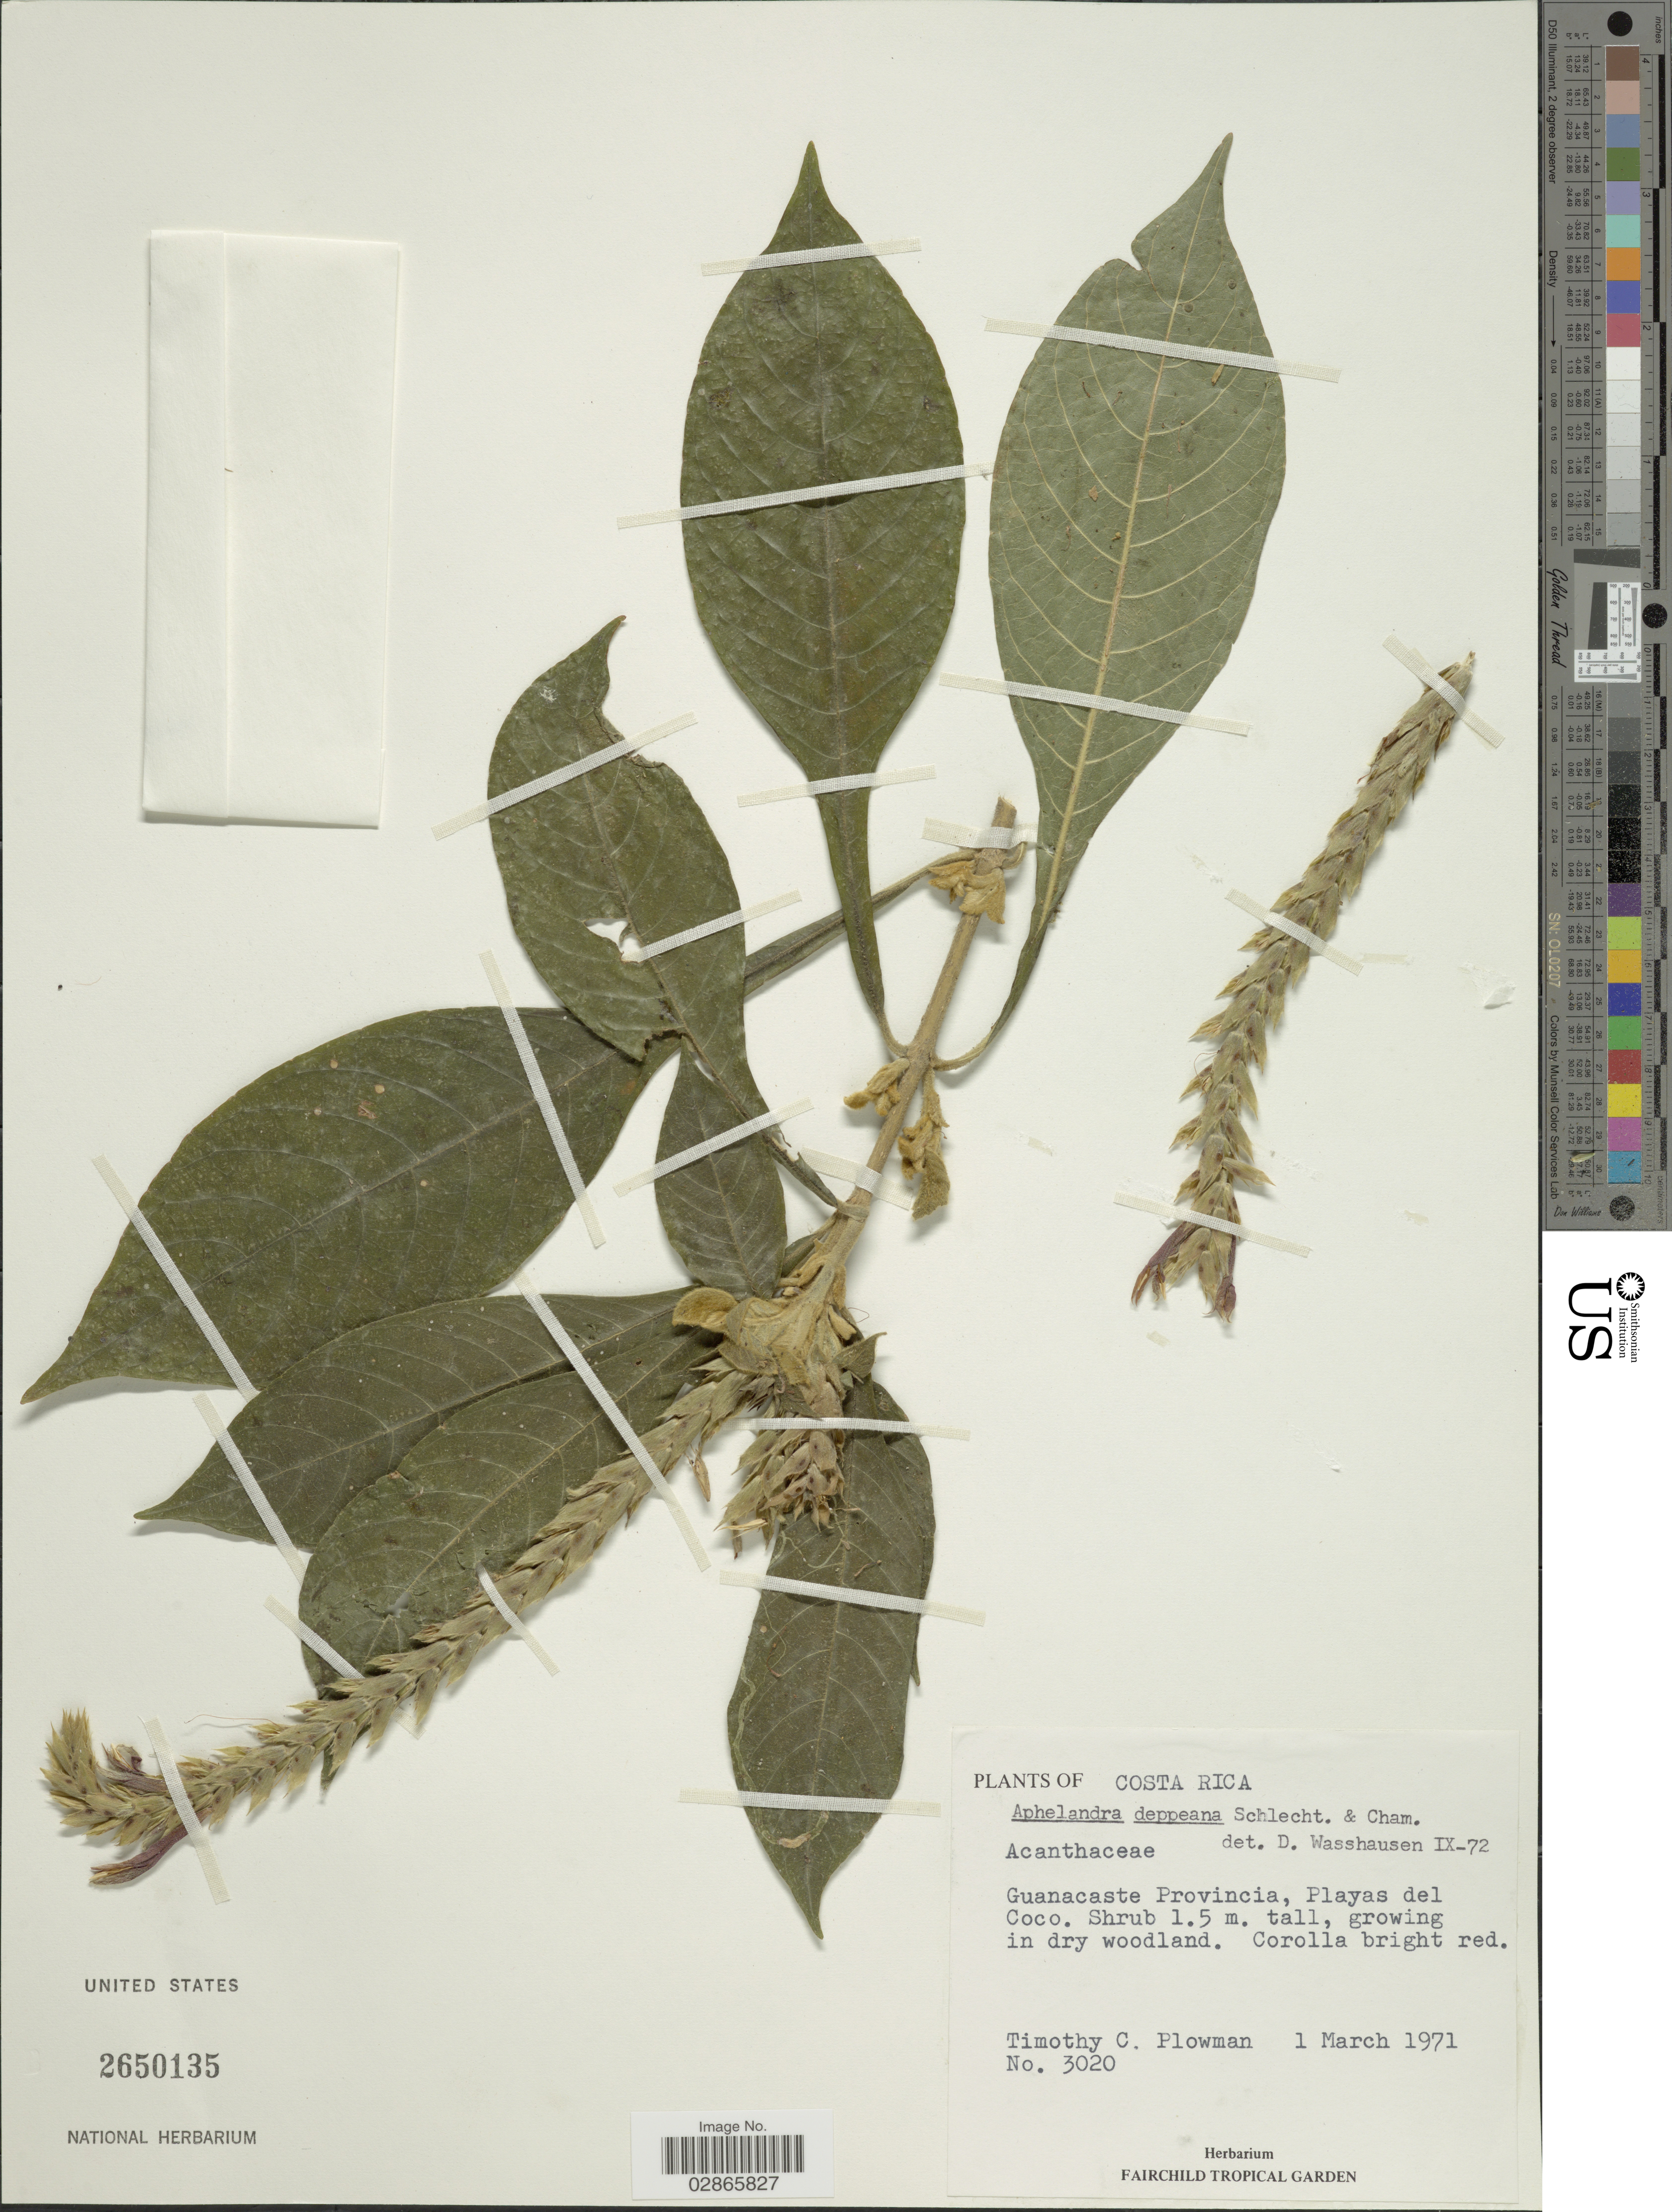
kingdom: Plantae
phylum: Tracheophyta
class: Magnoliopsida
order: Lamiales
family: Acanthaceae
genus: Aphelandra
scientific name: Aphelandra deppeana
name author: Schltdl. & Cham.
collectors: T. Plowman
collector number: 3020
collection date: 1971-03-01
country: Costa Rica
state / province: Guanacaste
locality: Playas del Coco.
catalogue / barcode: US 2650135